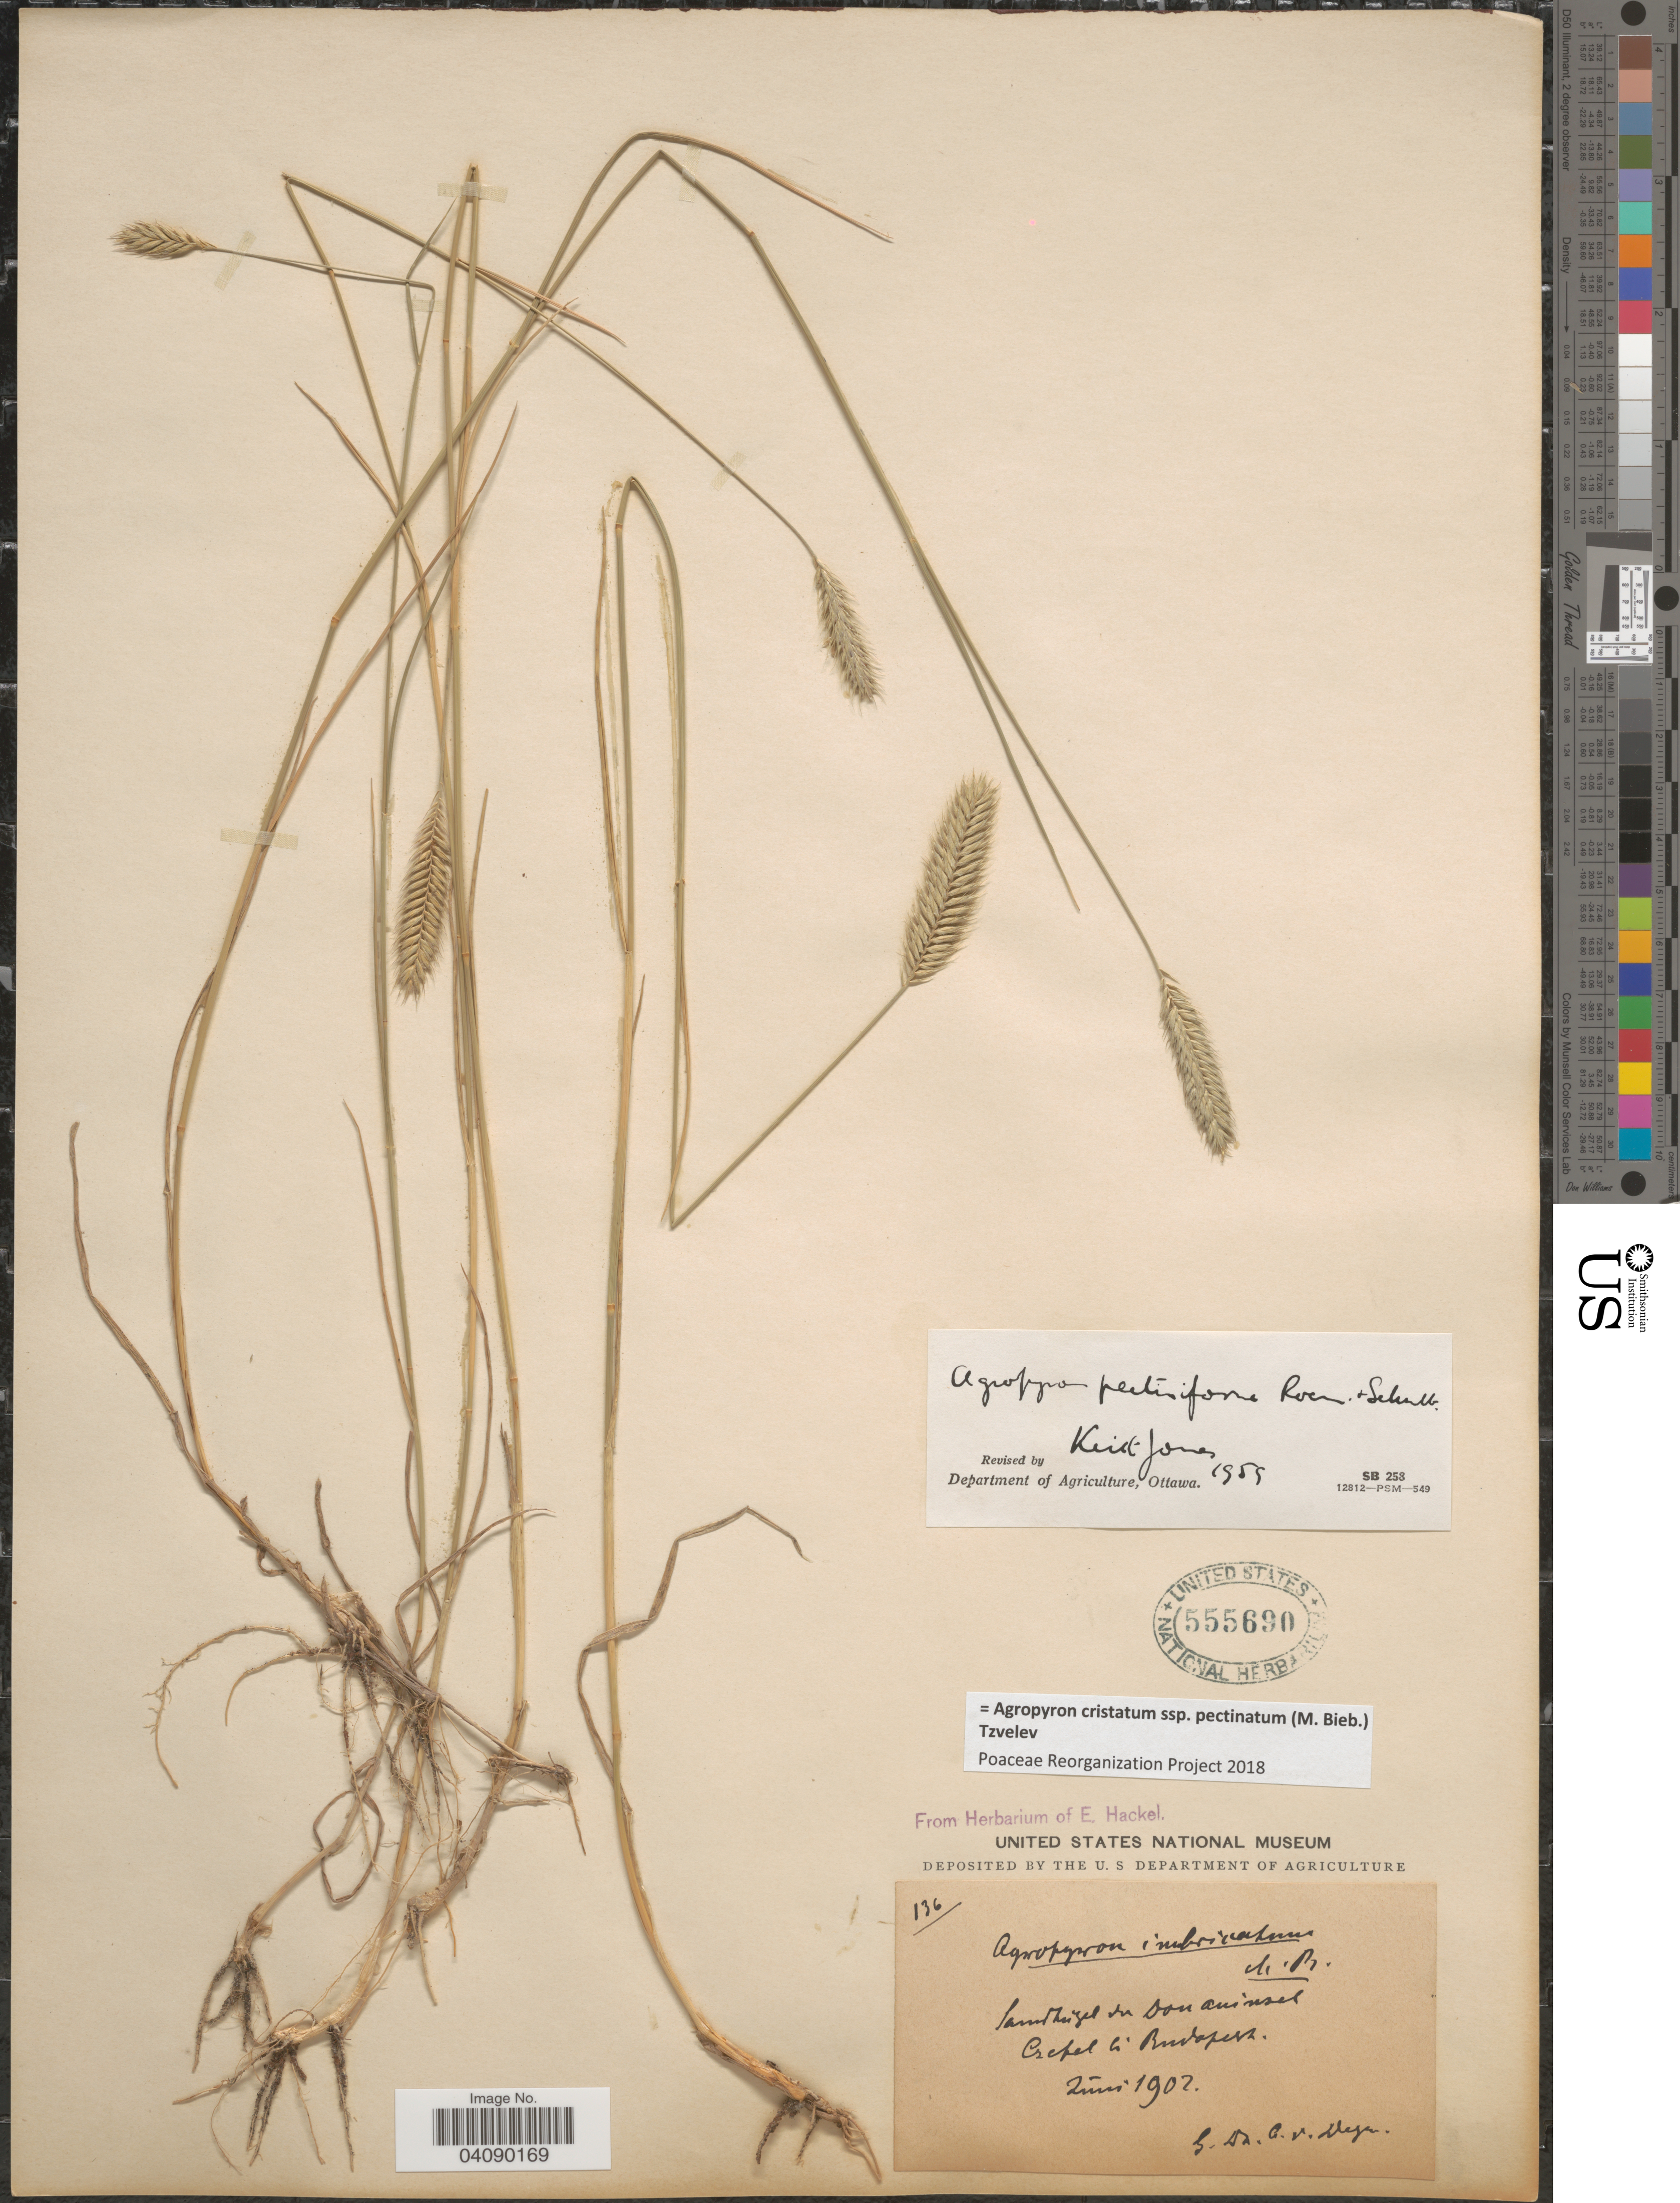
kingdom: Plantae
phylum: Tracheophyta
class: Liliopsida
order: Poales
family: Poaceae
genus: Agropyron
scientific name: Agropyron cristatum subsp. pectinatum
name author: (M. Bieb.) Tzvelev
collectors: G. Degen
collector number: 136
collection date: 1902-06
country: Hungary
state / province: Budapest, Capital District of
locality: Sandhügel in Don aninsel Csepel in Budapest.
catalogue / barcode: US 555690